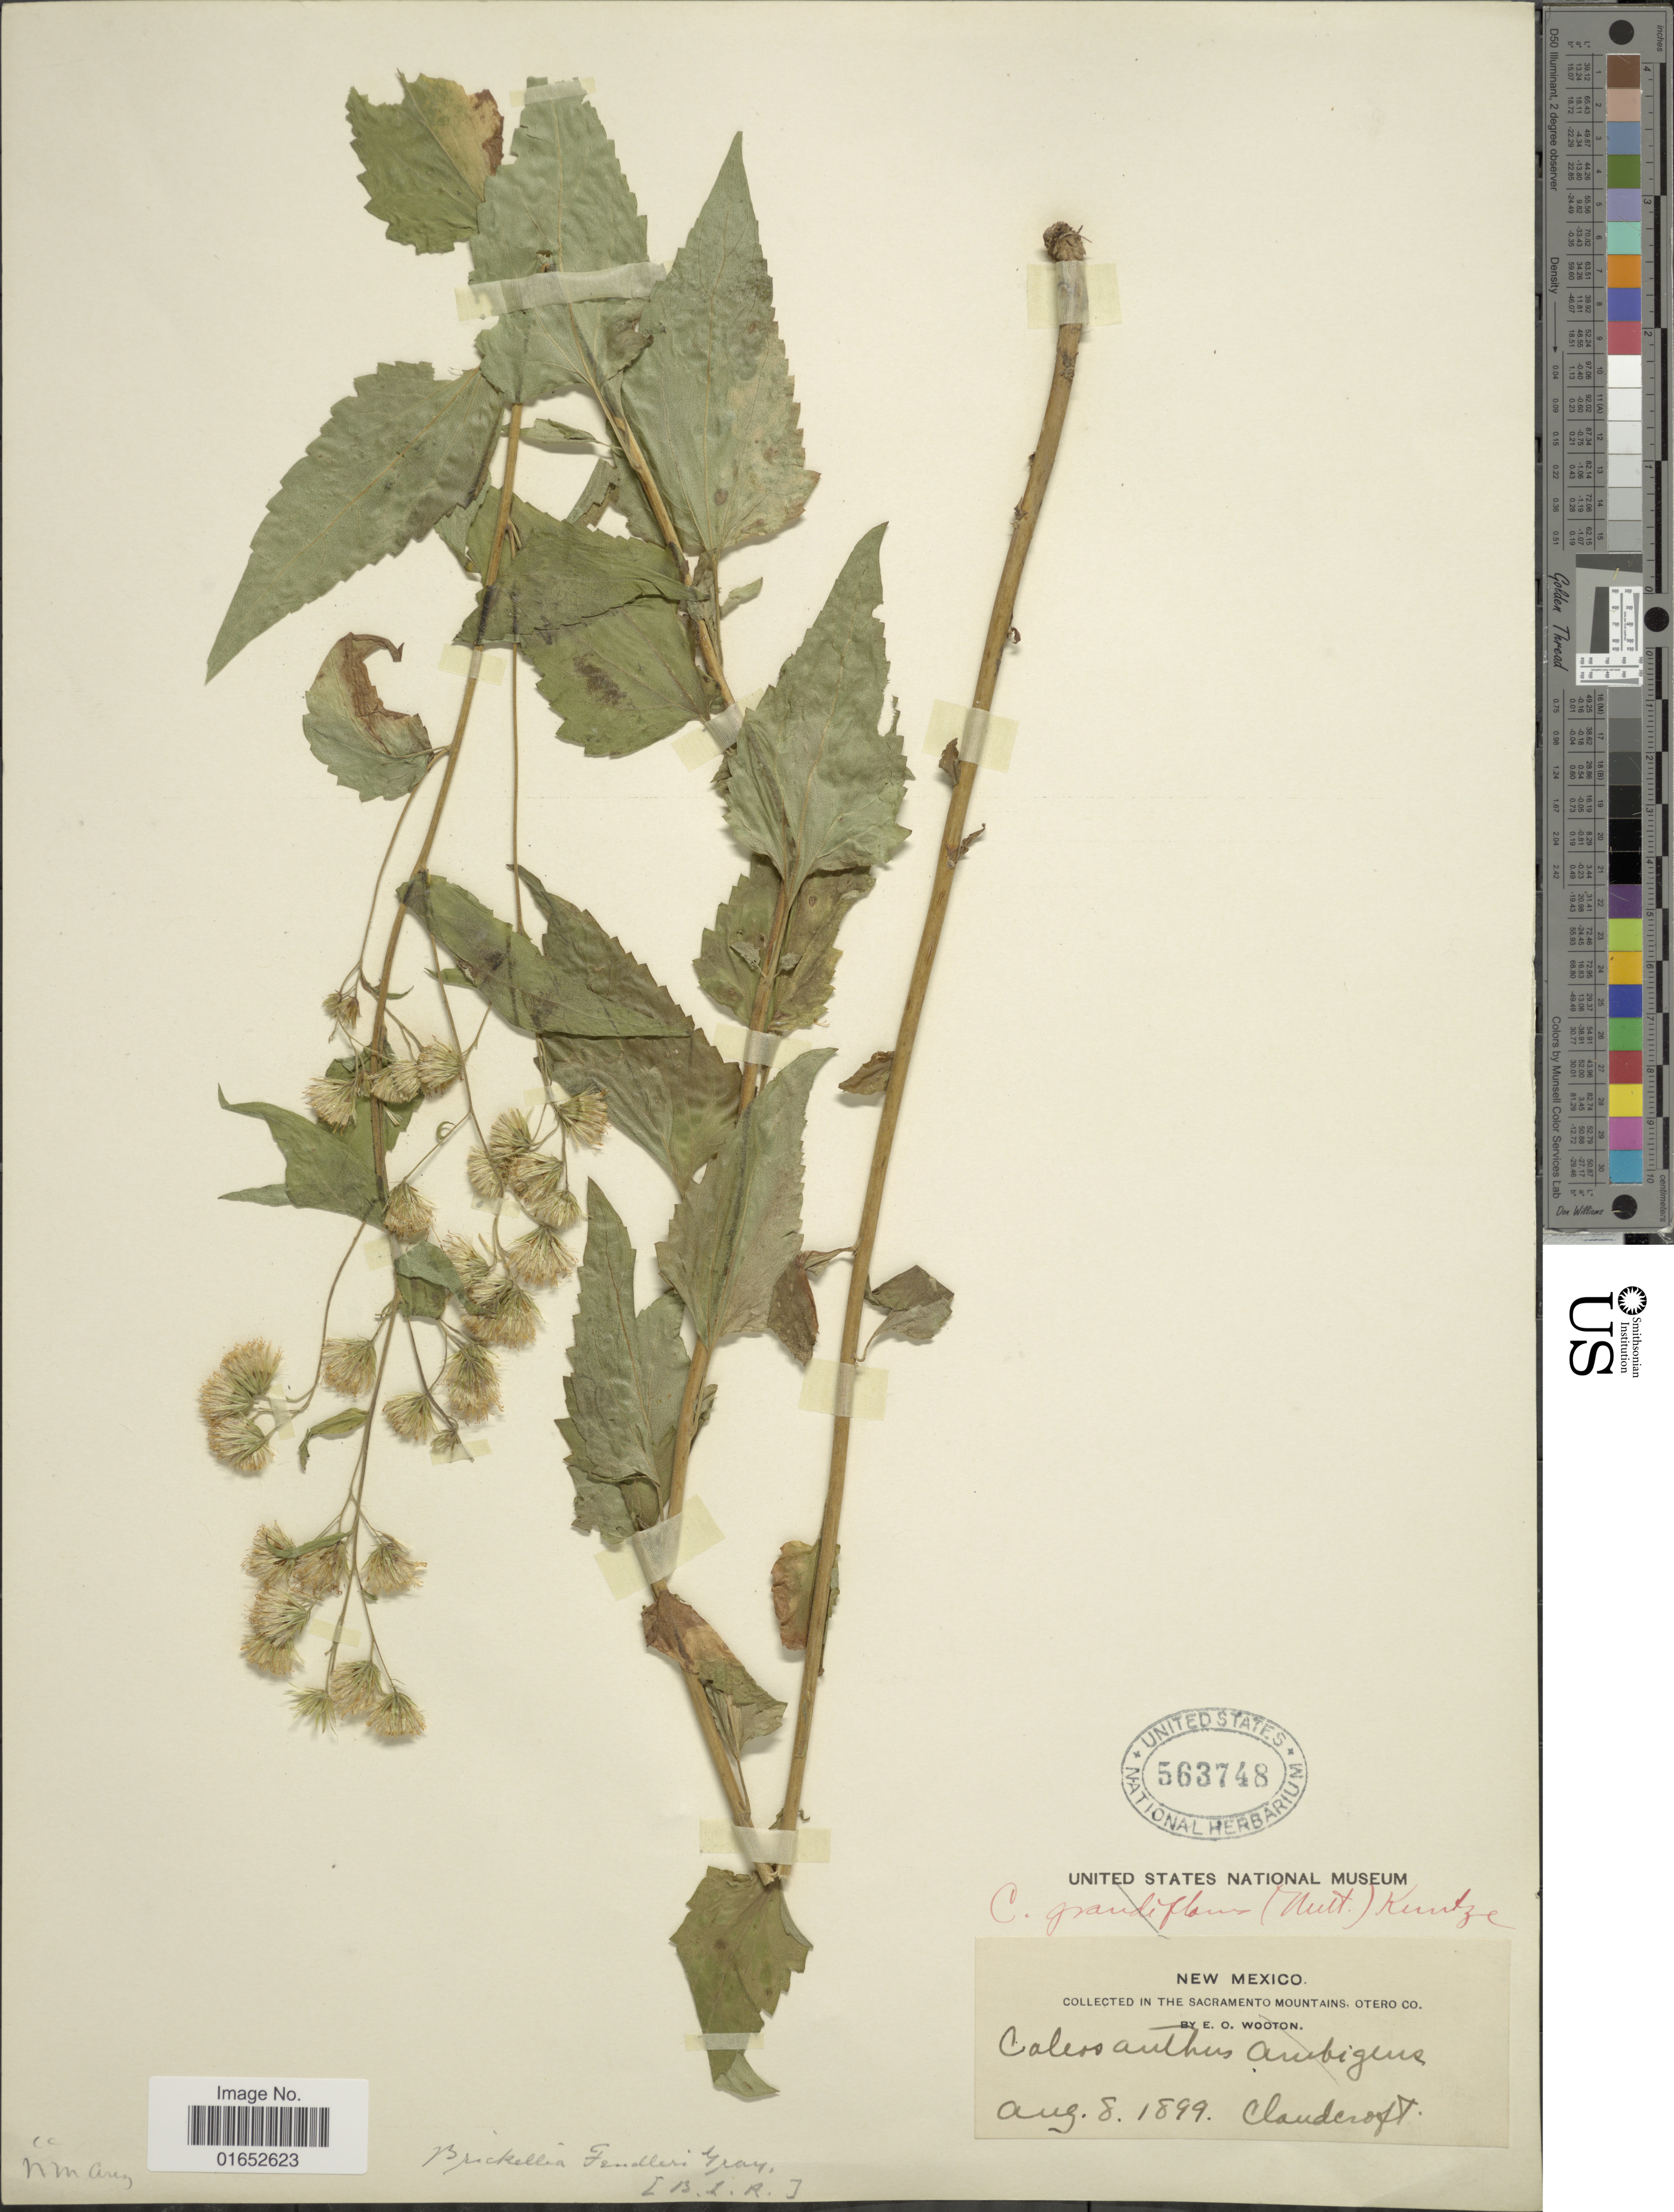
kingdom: Plantae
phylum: Tracheophyta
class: Magnoliopsida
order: Asterales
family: Asteraceae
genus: Brickelliastrum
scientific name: Brickelliastrum fendleri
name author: (A. Gray) R.M. King & H. Rob.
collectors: E. O. Wooton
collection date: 1899-08-08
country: United States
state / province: New Mexico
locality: In the Sacramento Mountains, Otero Co, Claudcroft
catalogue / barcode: US 563748